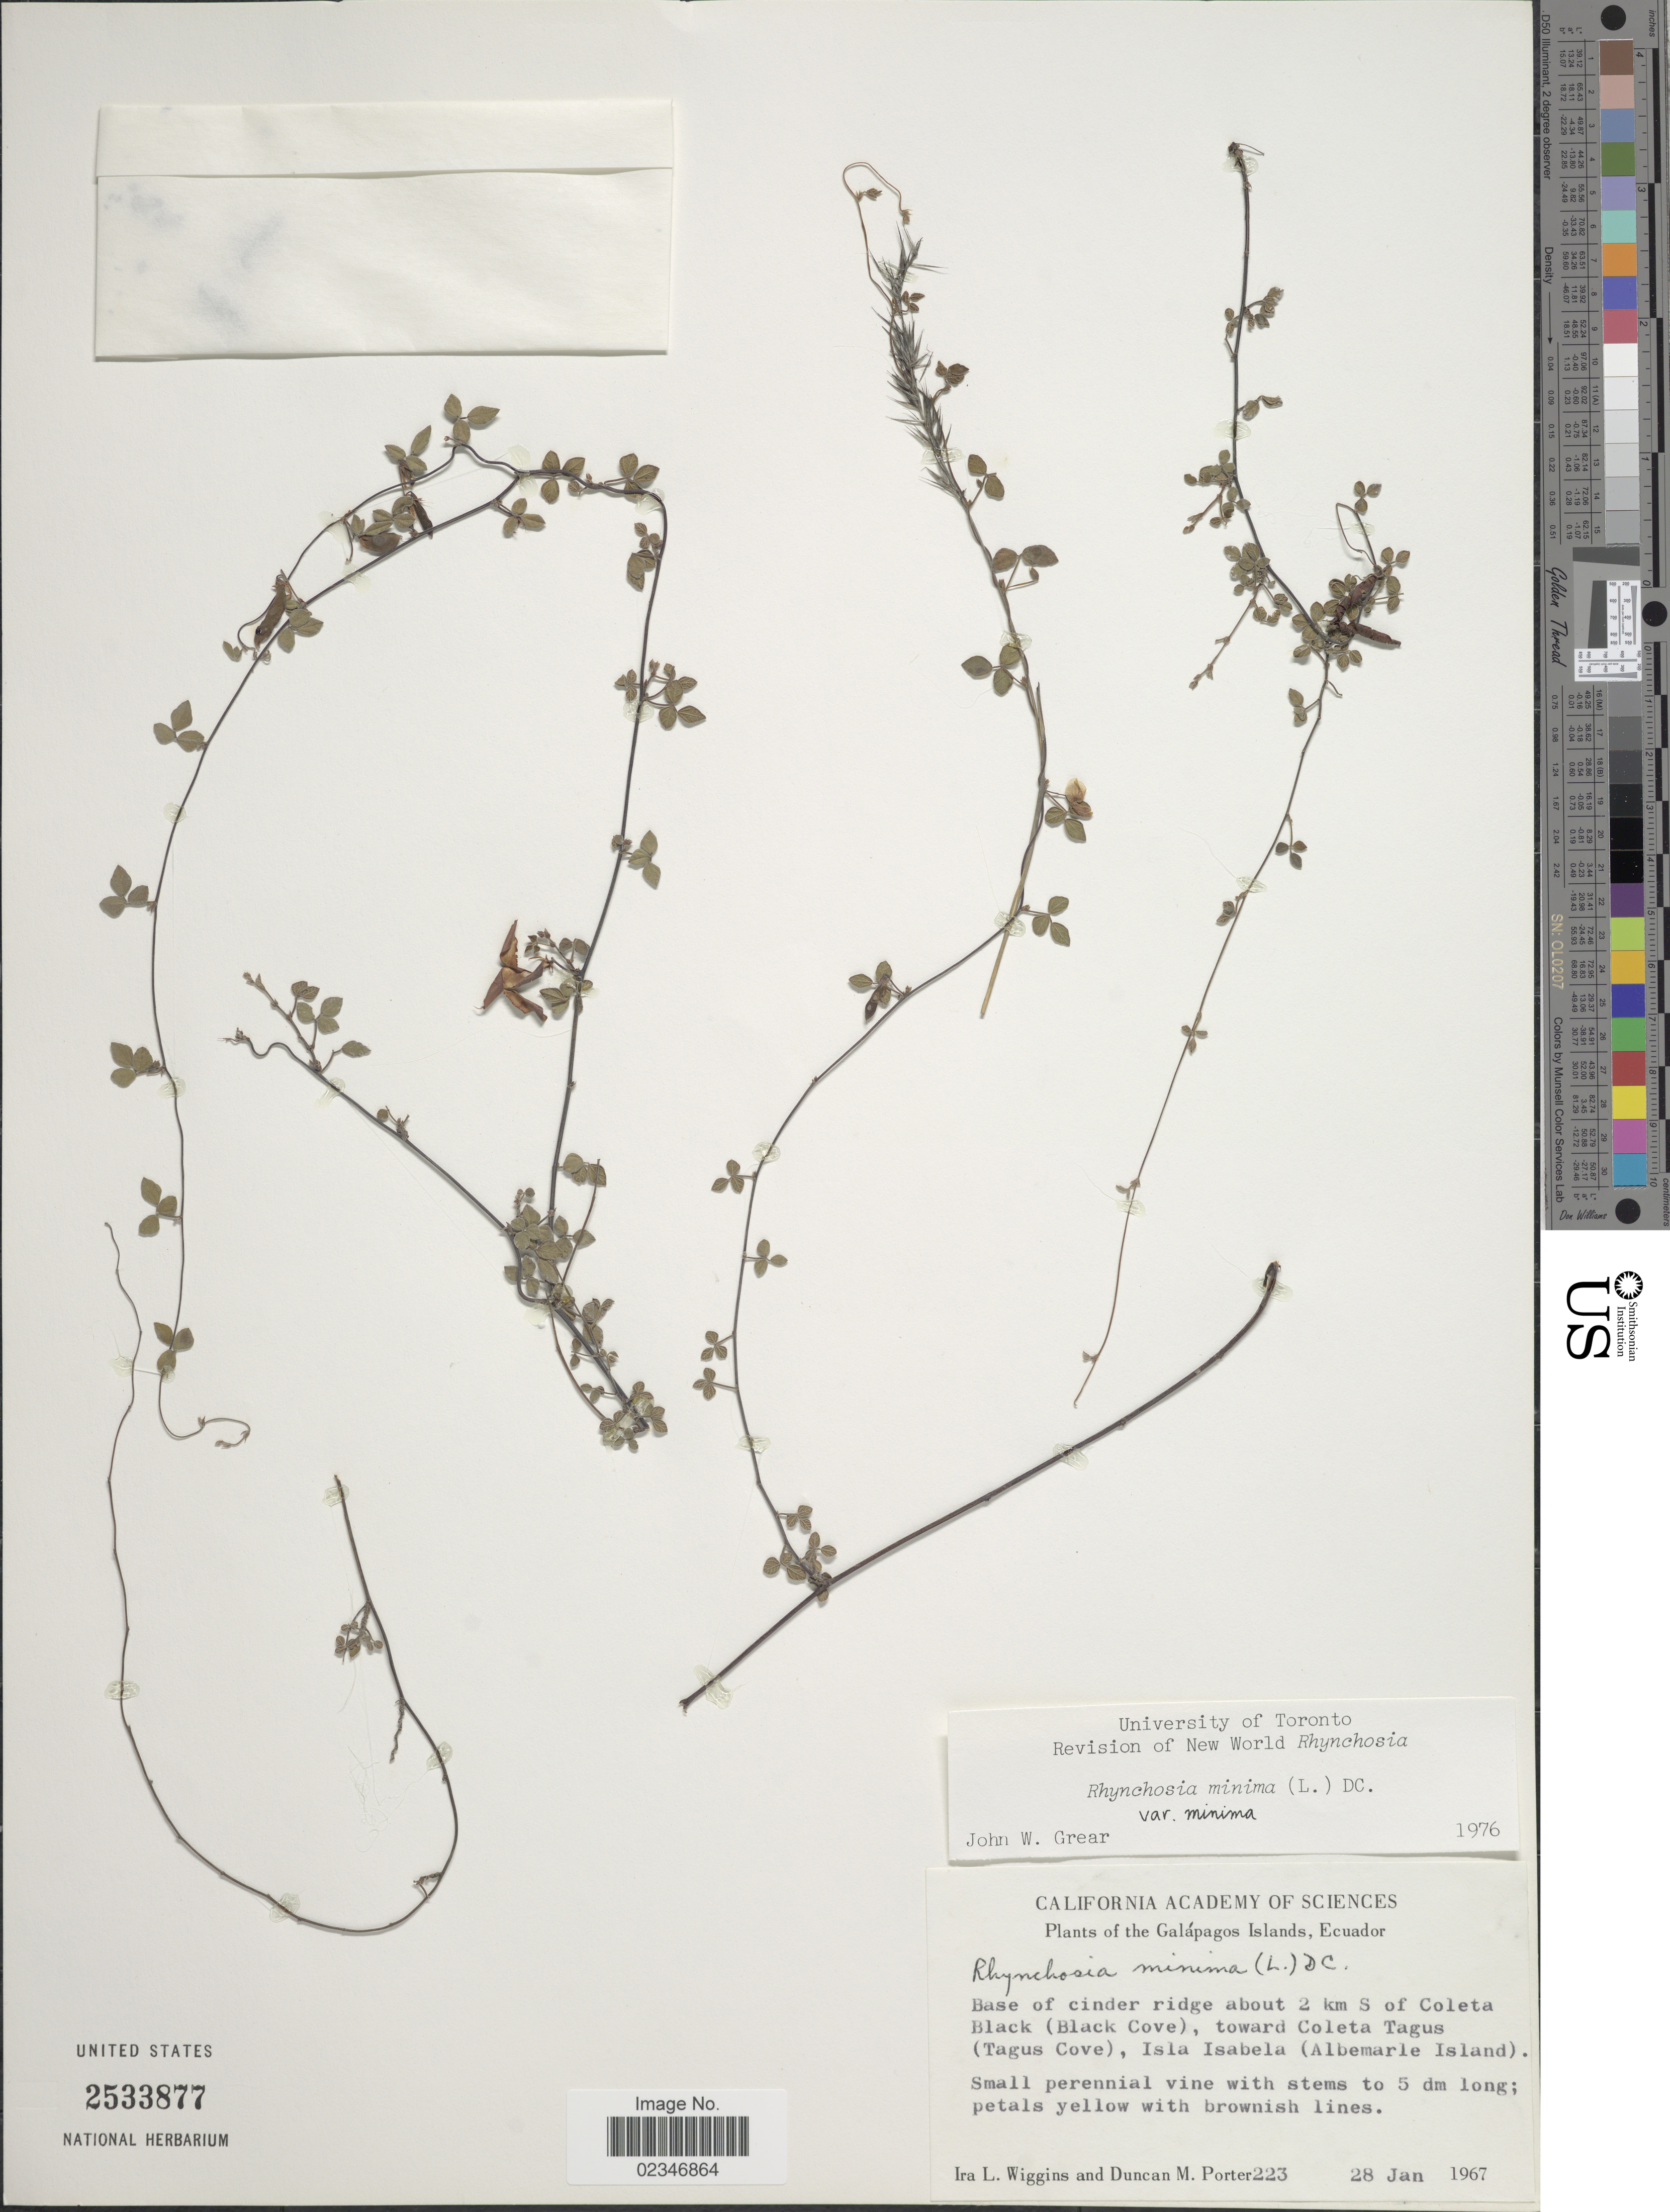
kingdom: Plantae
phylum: Tracheophyta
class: Magnoliopsida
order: Fabales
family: Fabaceae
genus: Rhynchosia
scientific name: Rhynchosia minima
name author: (L.) DC.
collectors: I. L. Wiggins & D. M. Porter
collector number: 223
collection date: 1967-01-28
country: Ecuador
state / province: Colón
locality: The Galapagos Islands. Base of cinder ridge about 2 km S of Coleta Black (Black Cove) toward Coleta Tagus (Tagus Cove), Isla Isabela (Albemarle Island).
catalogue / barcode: US 2533877